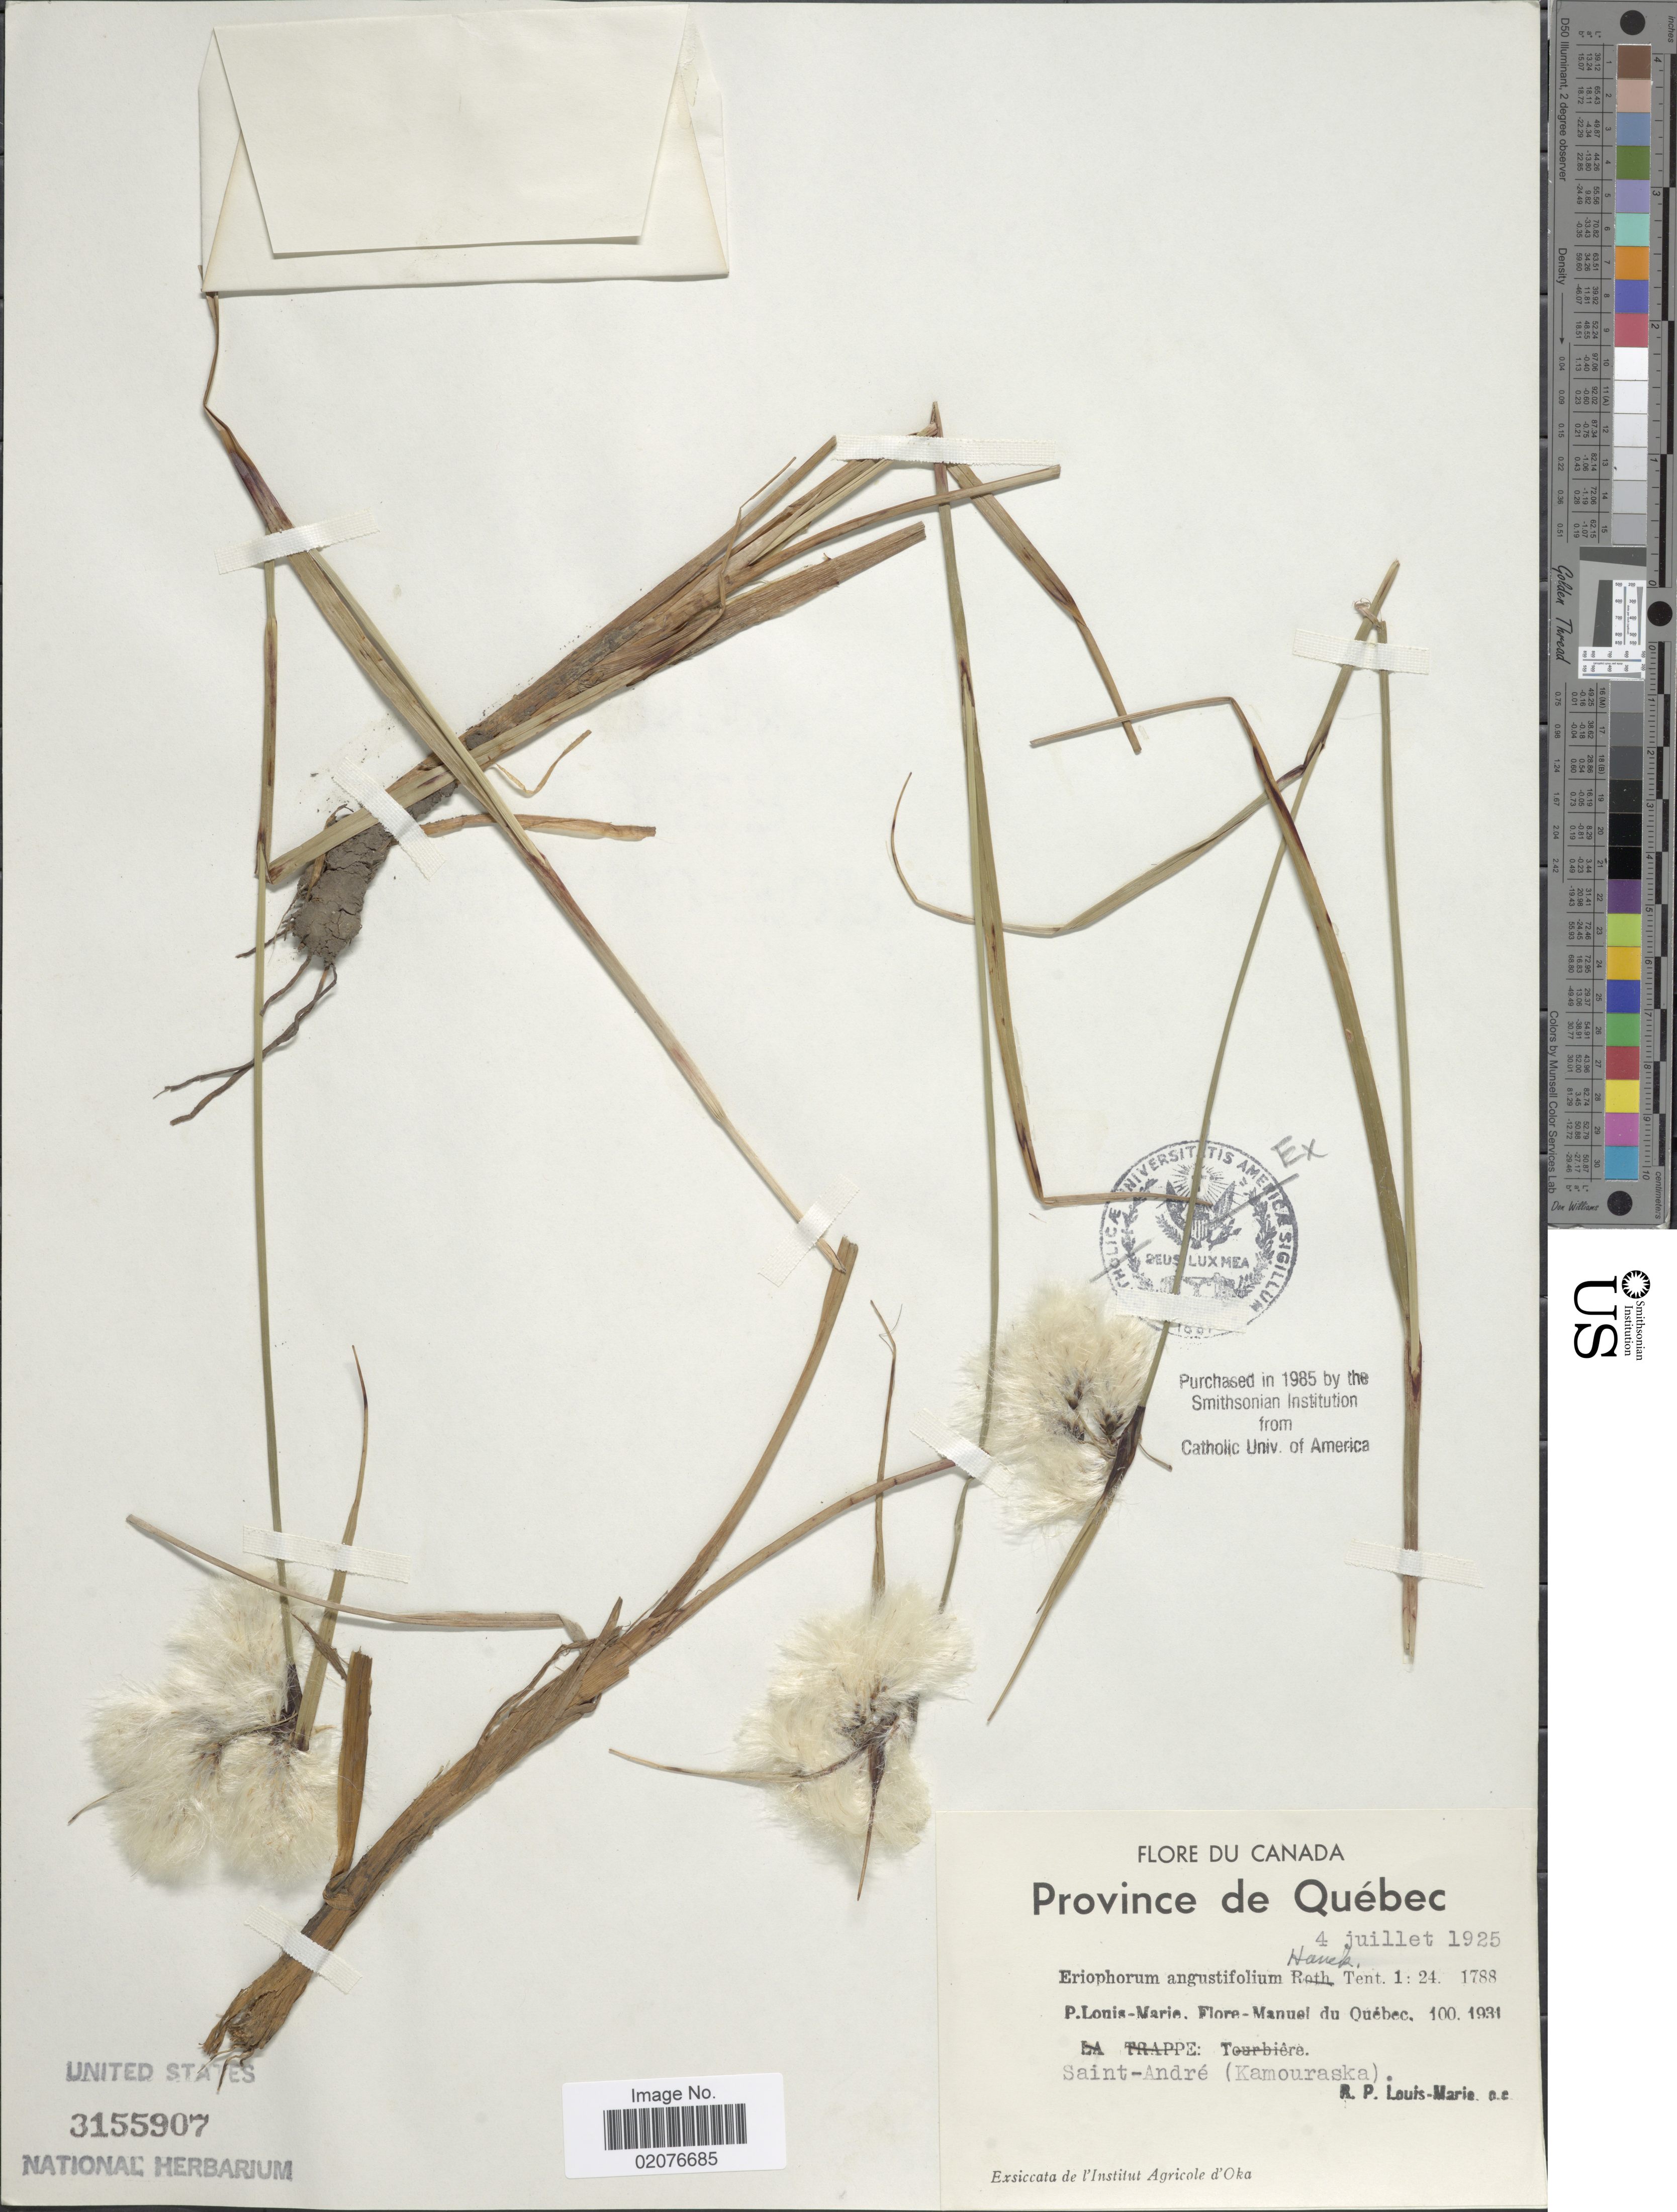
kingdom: Plantae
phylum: Tracheophyta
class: Liliopsida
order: Poales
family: Cyperaceae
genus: Eriophorum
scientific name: Eriophorum angustifolium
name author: Honck.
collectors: L.-M. LaLonde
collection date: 1925-07-04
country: Canada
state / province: Quebec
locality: Saint-André (Kamouraska)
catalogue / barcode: US 3155907